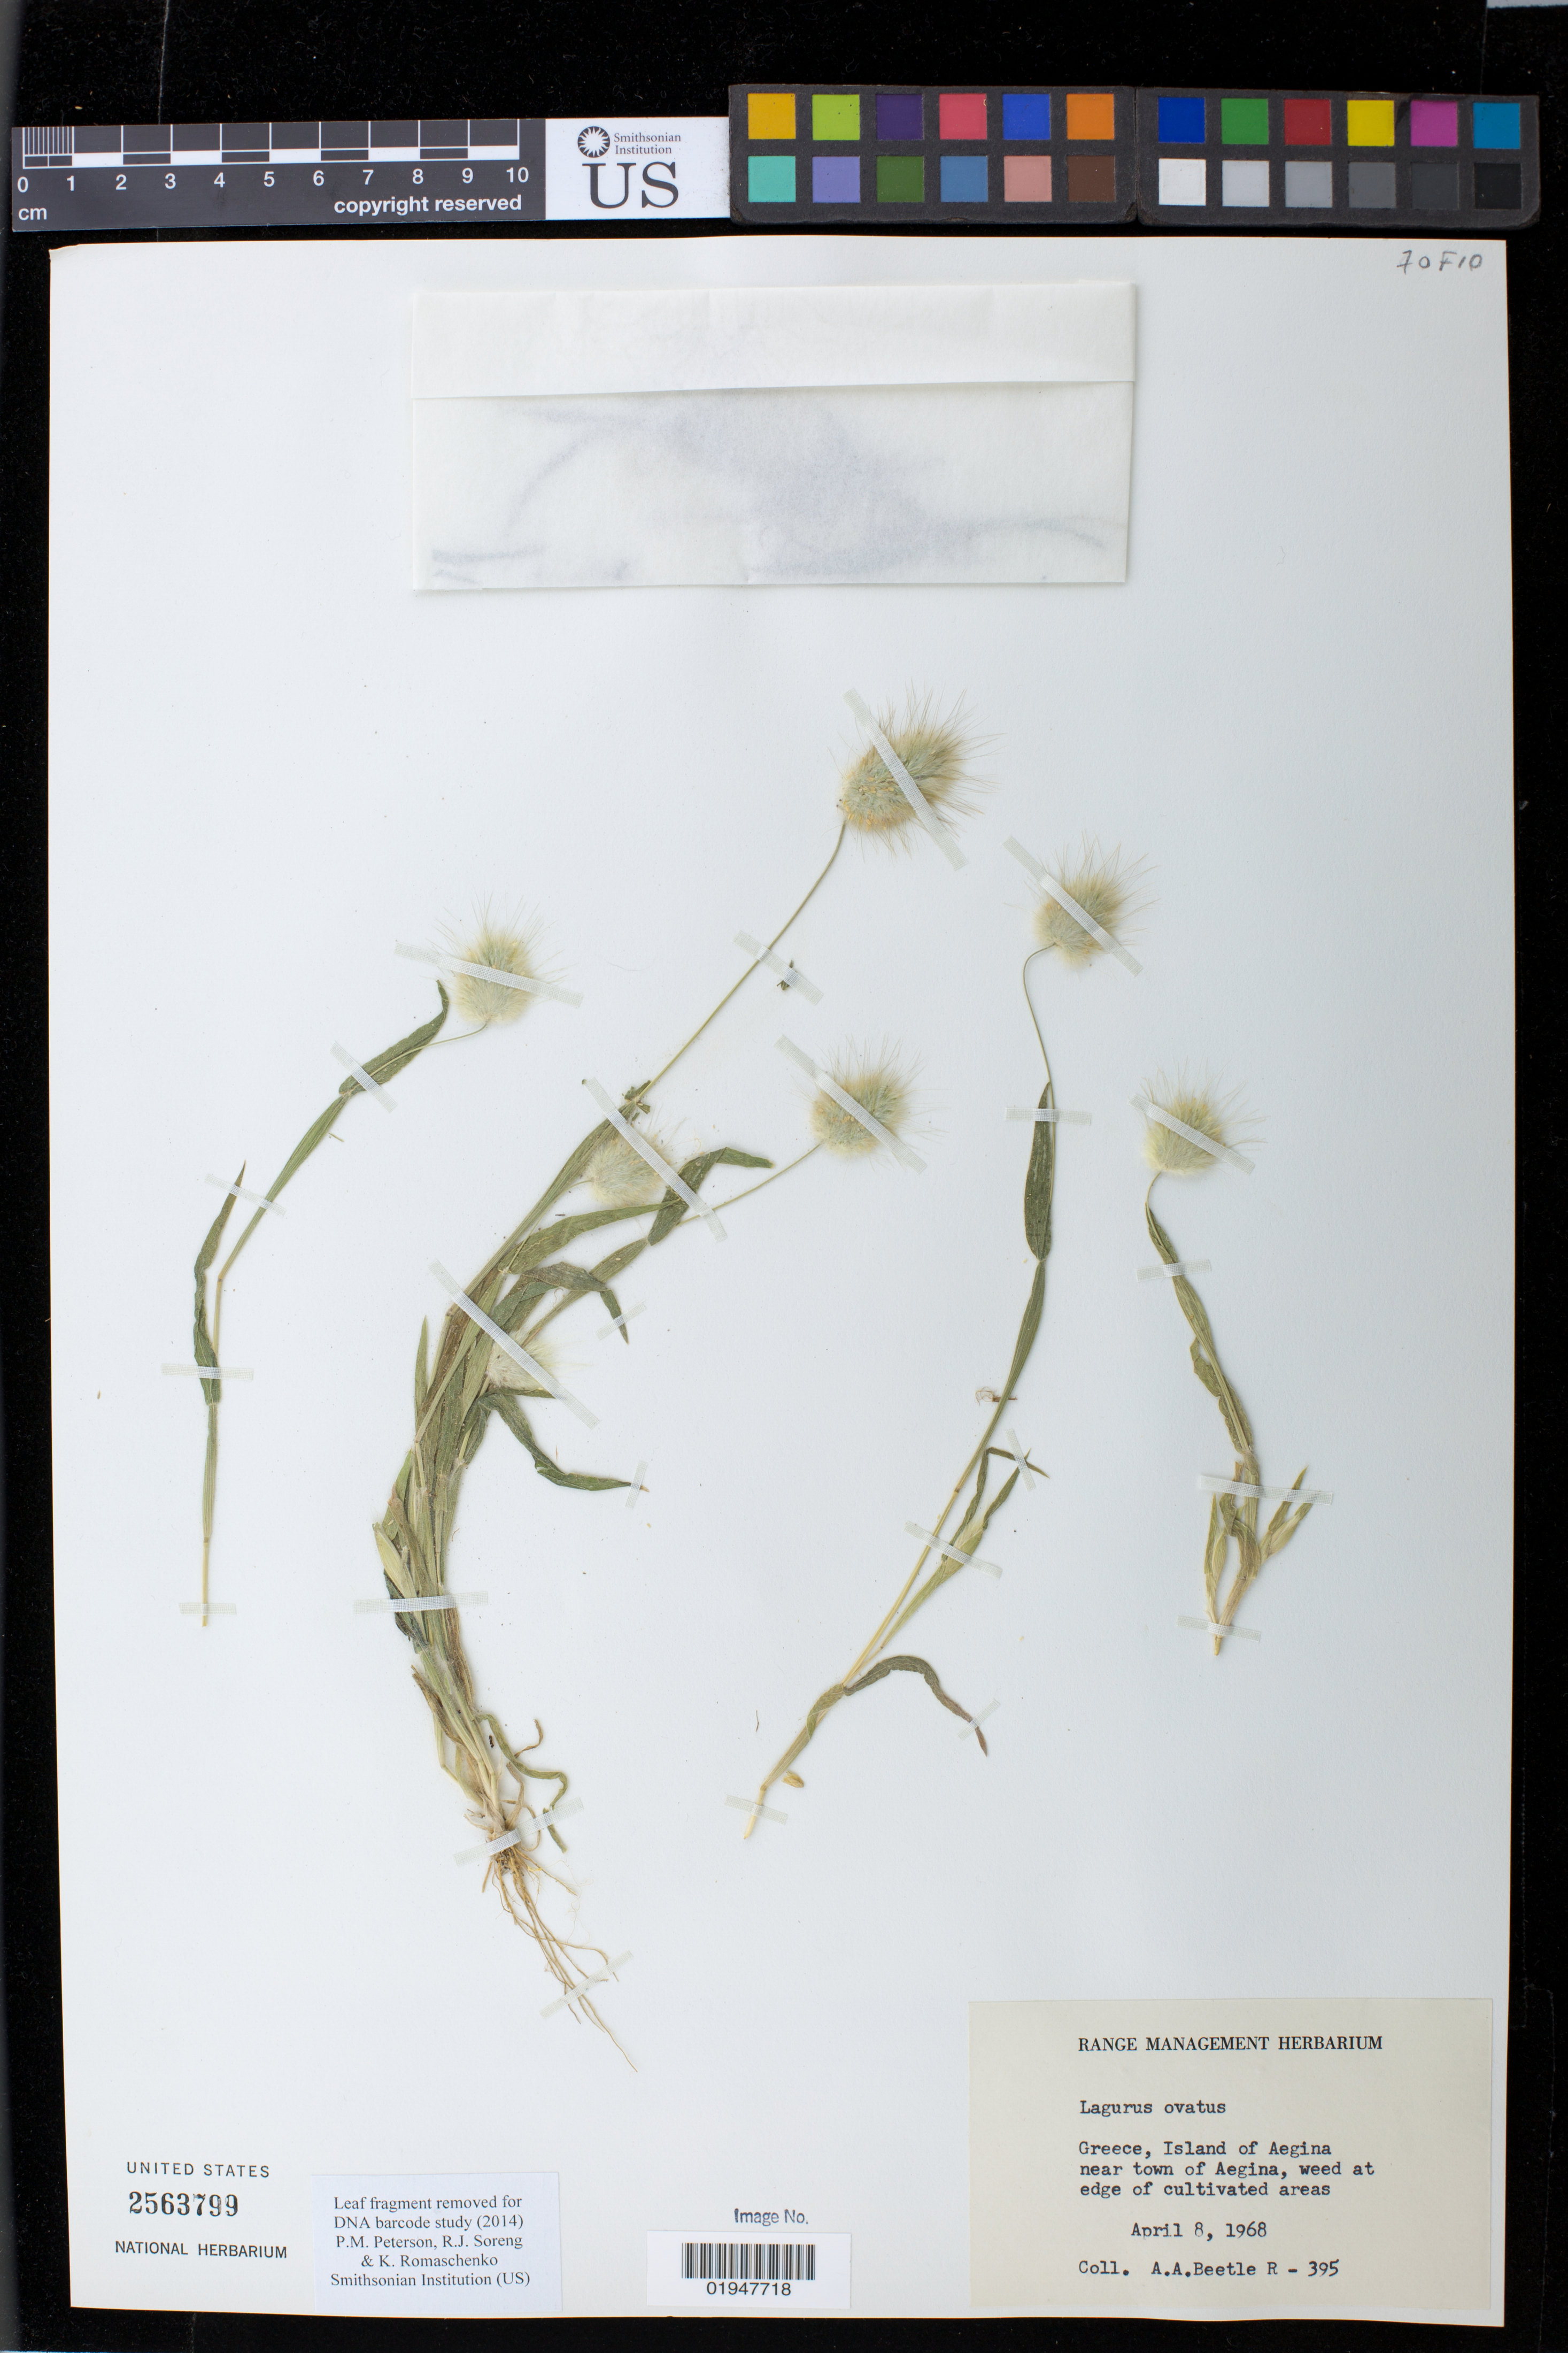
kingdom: Plantae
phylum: Tracheophyta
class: Liliopsida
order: Poales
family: Poaceae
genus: Lagurus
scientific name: Lagurus ovatus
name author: L.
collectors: A. A. Beetle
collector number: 395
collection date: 1968-04-08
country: Greece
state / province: Attica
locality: Island of Aegina near town of Aegina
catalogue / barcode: US 2563799